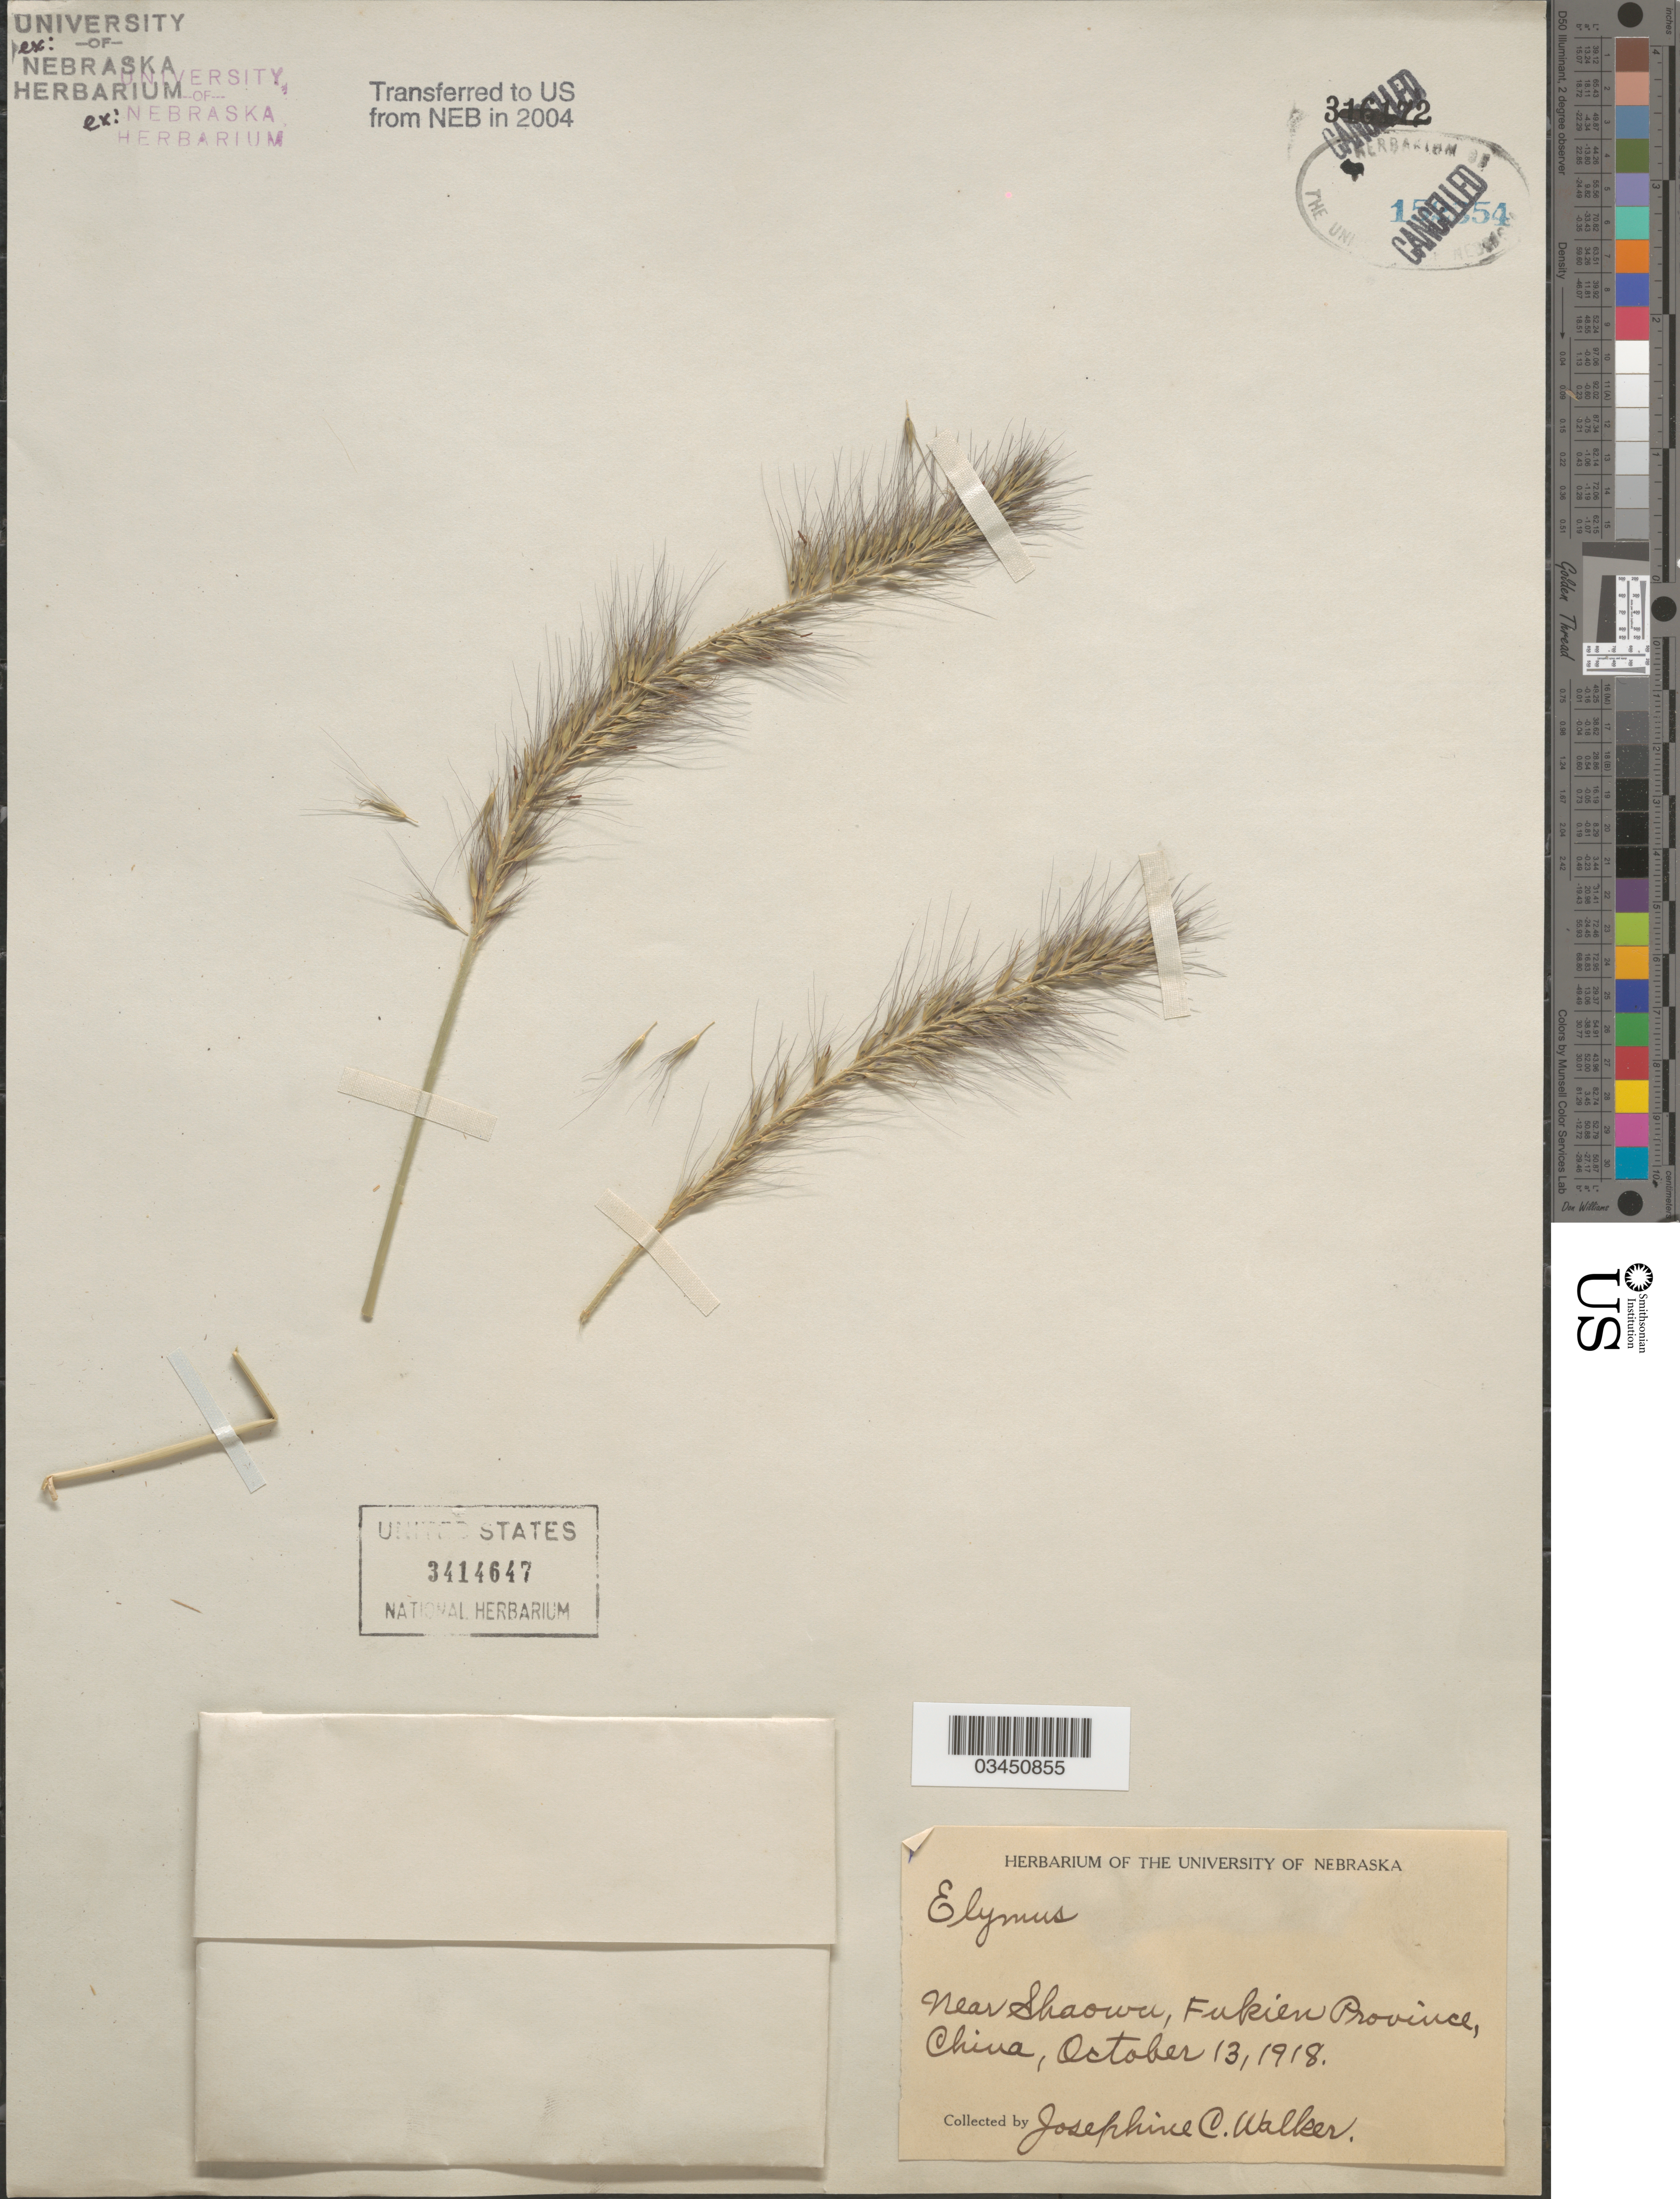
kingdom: Plantae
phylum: Tracheophyta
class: Liliopsida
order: Poales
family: Poaceae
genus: Elymus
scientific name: Elymus sp.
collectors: J. Walker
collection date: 1918-10-13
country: China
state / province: Fujian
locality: Near Shaowu, Fukien Province.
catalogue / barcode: US 3414647